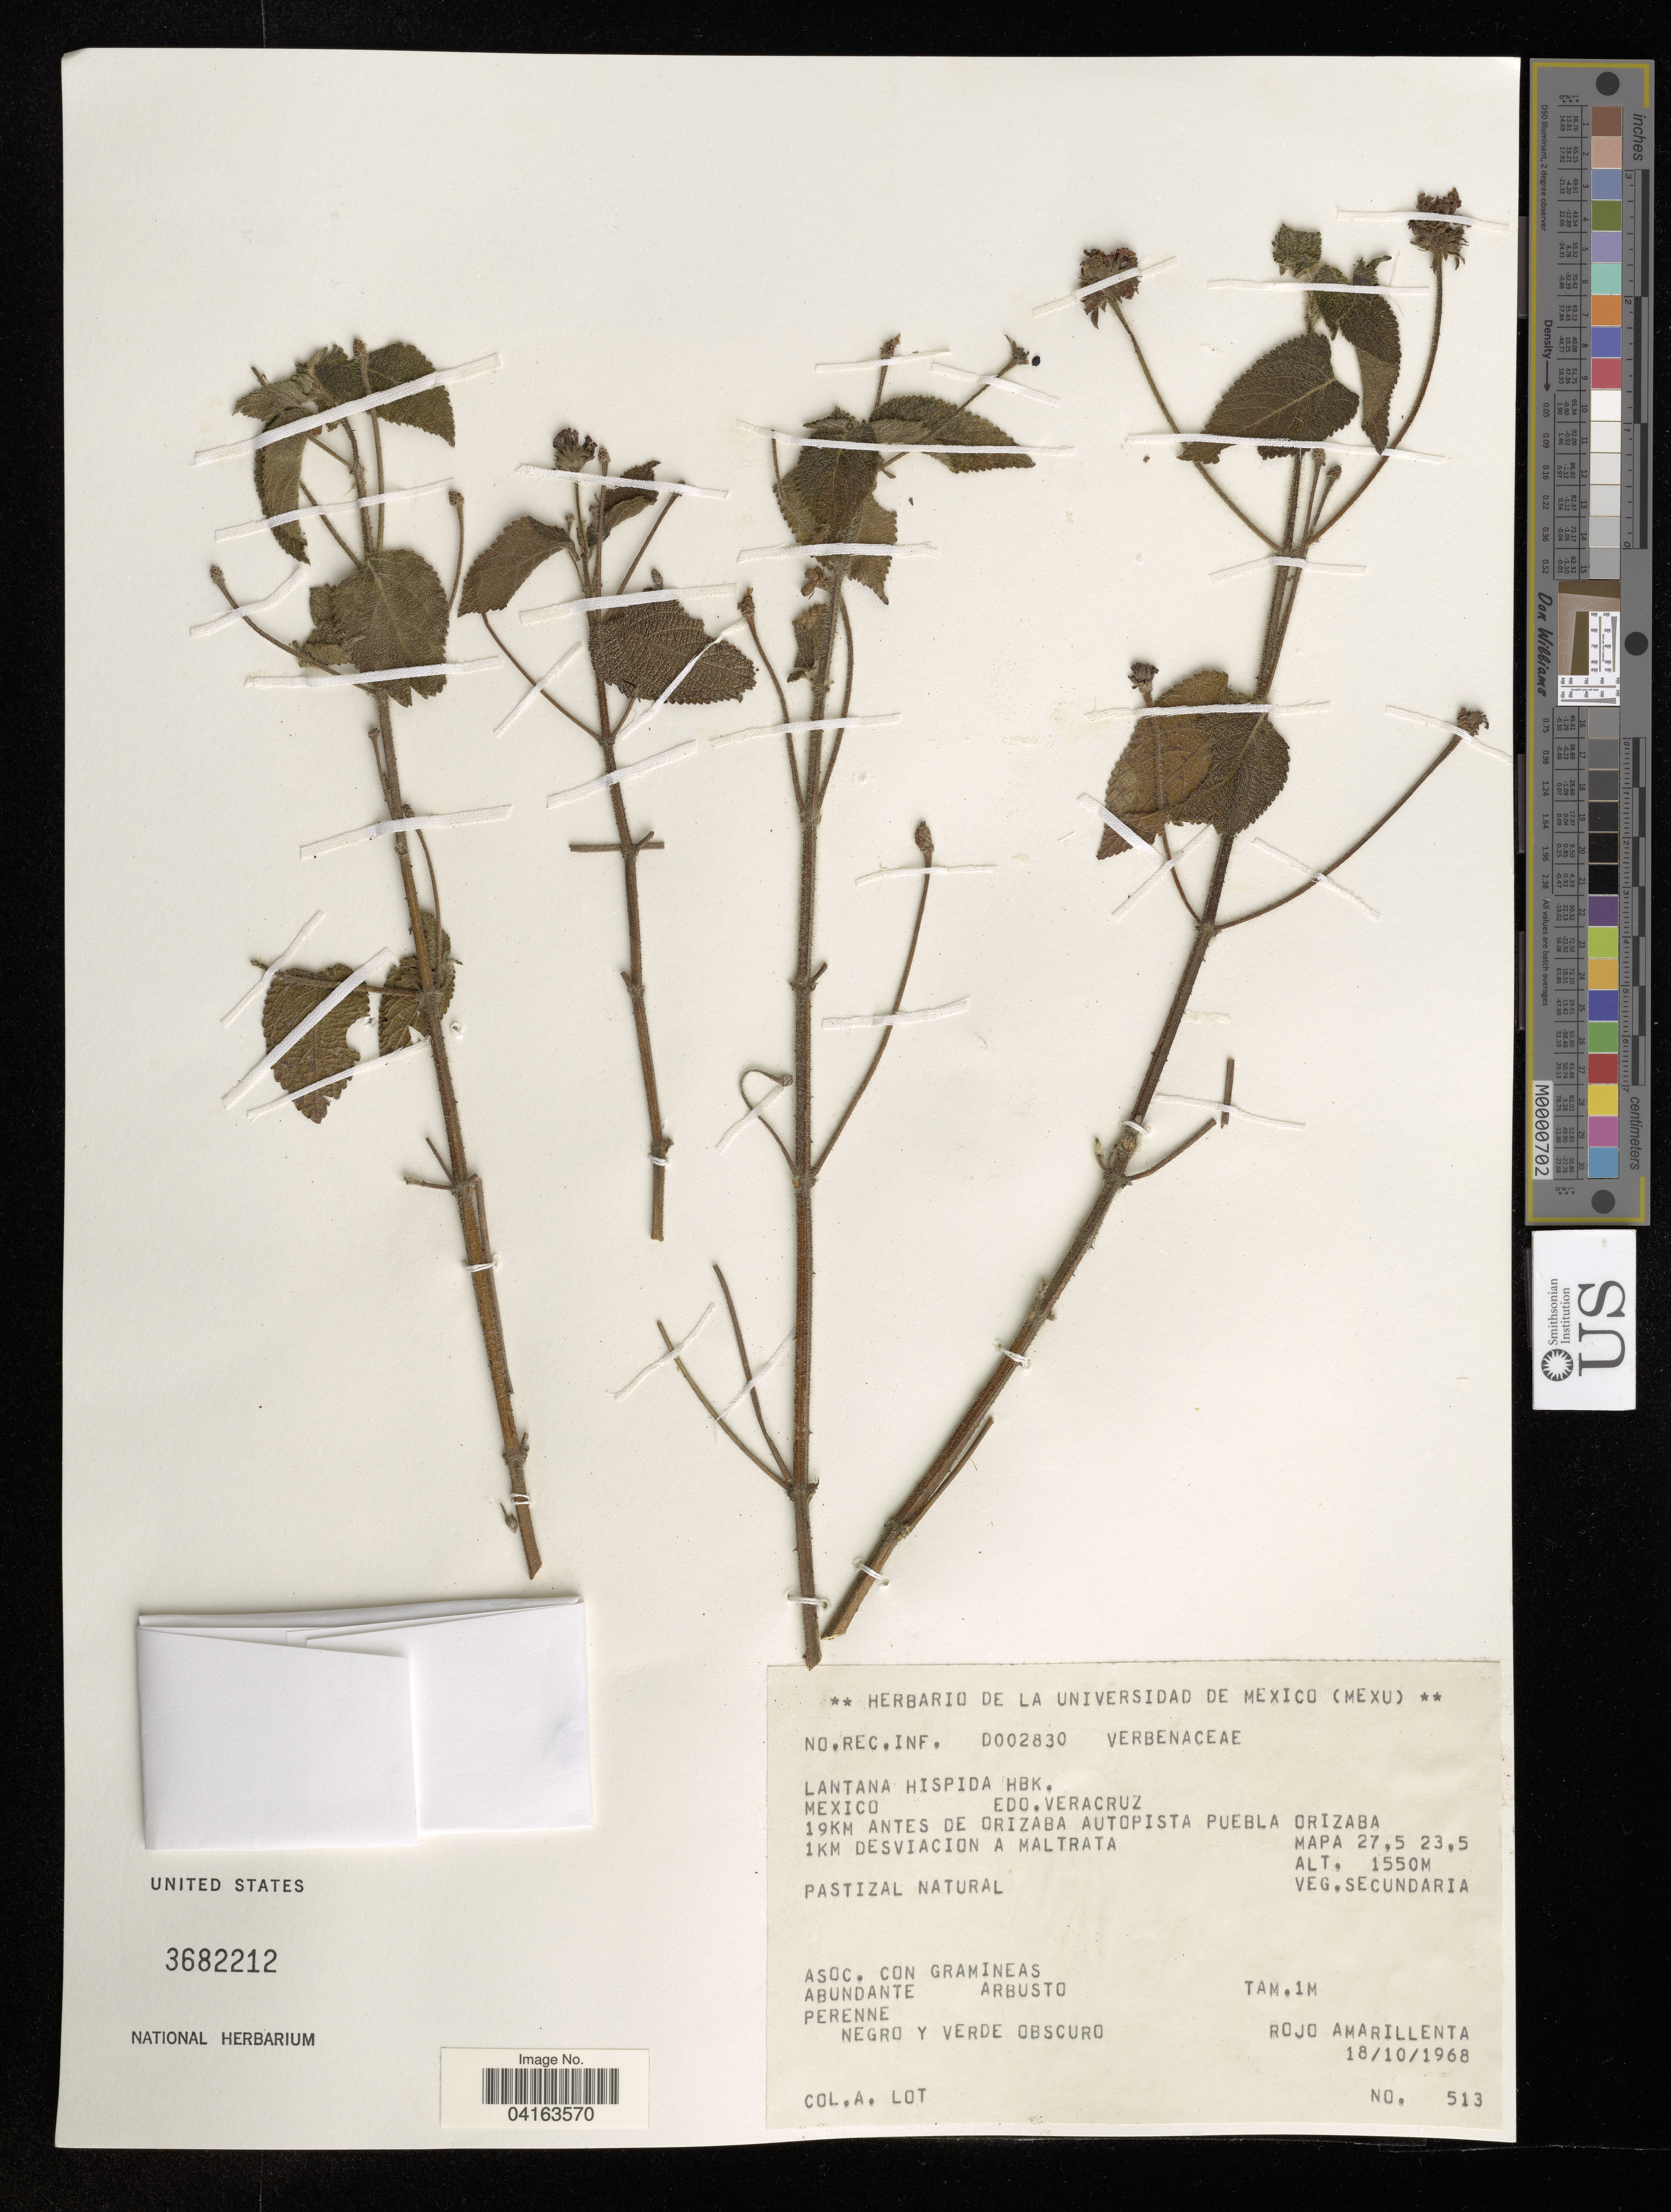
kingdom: Plantae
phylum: Tracheophyta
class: Magnoliopsida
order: Lamiales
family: Verbenaceae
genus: Lantana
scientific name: Lantana hispida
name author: Kunth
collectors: Lot, A.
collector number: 513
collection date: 1968-10-18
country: Mexico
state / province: Veracruz Llave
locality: Edo. Veracruz. 19Km Antes de Orizaba autopisa puebla Orizaba 1 km desviacion a Maltrata.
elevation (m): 1550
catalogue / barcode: US 3682212